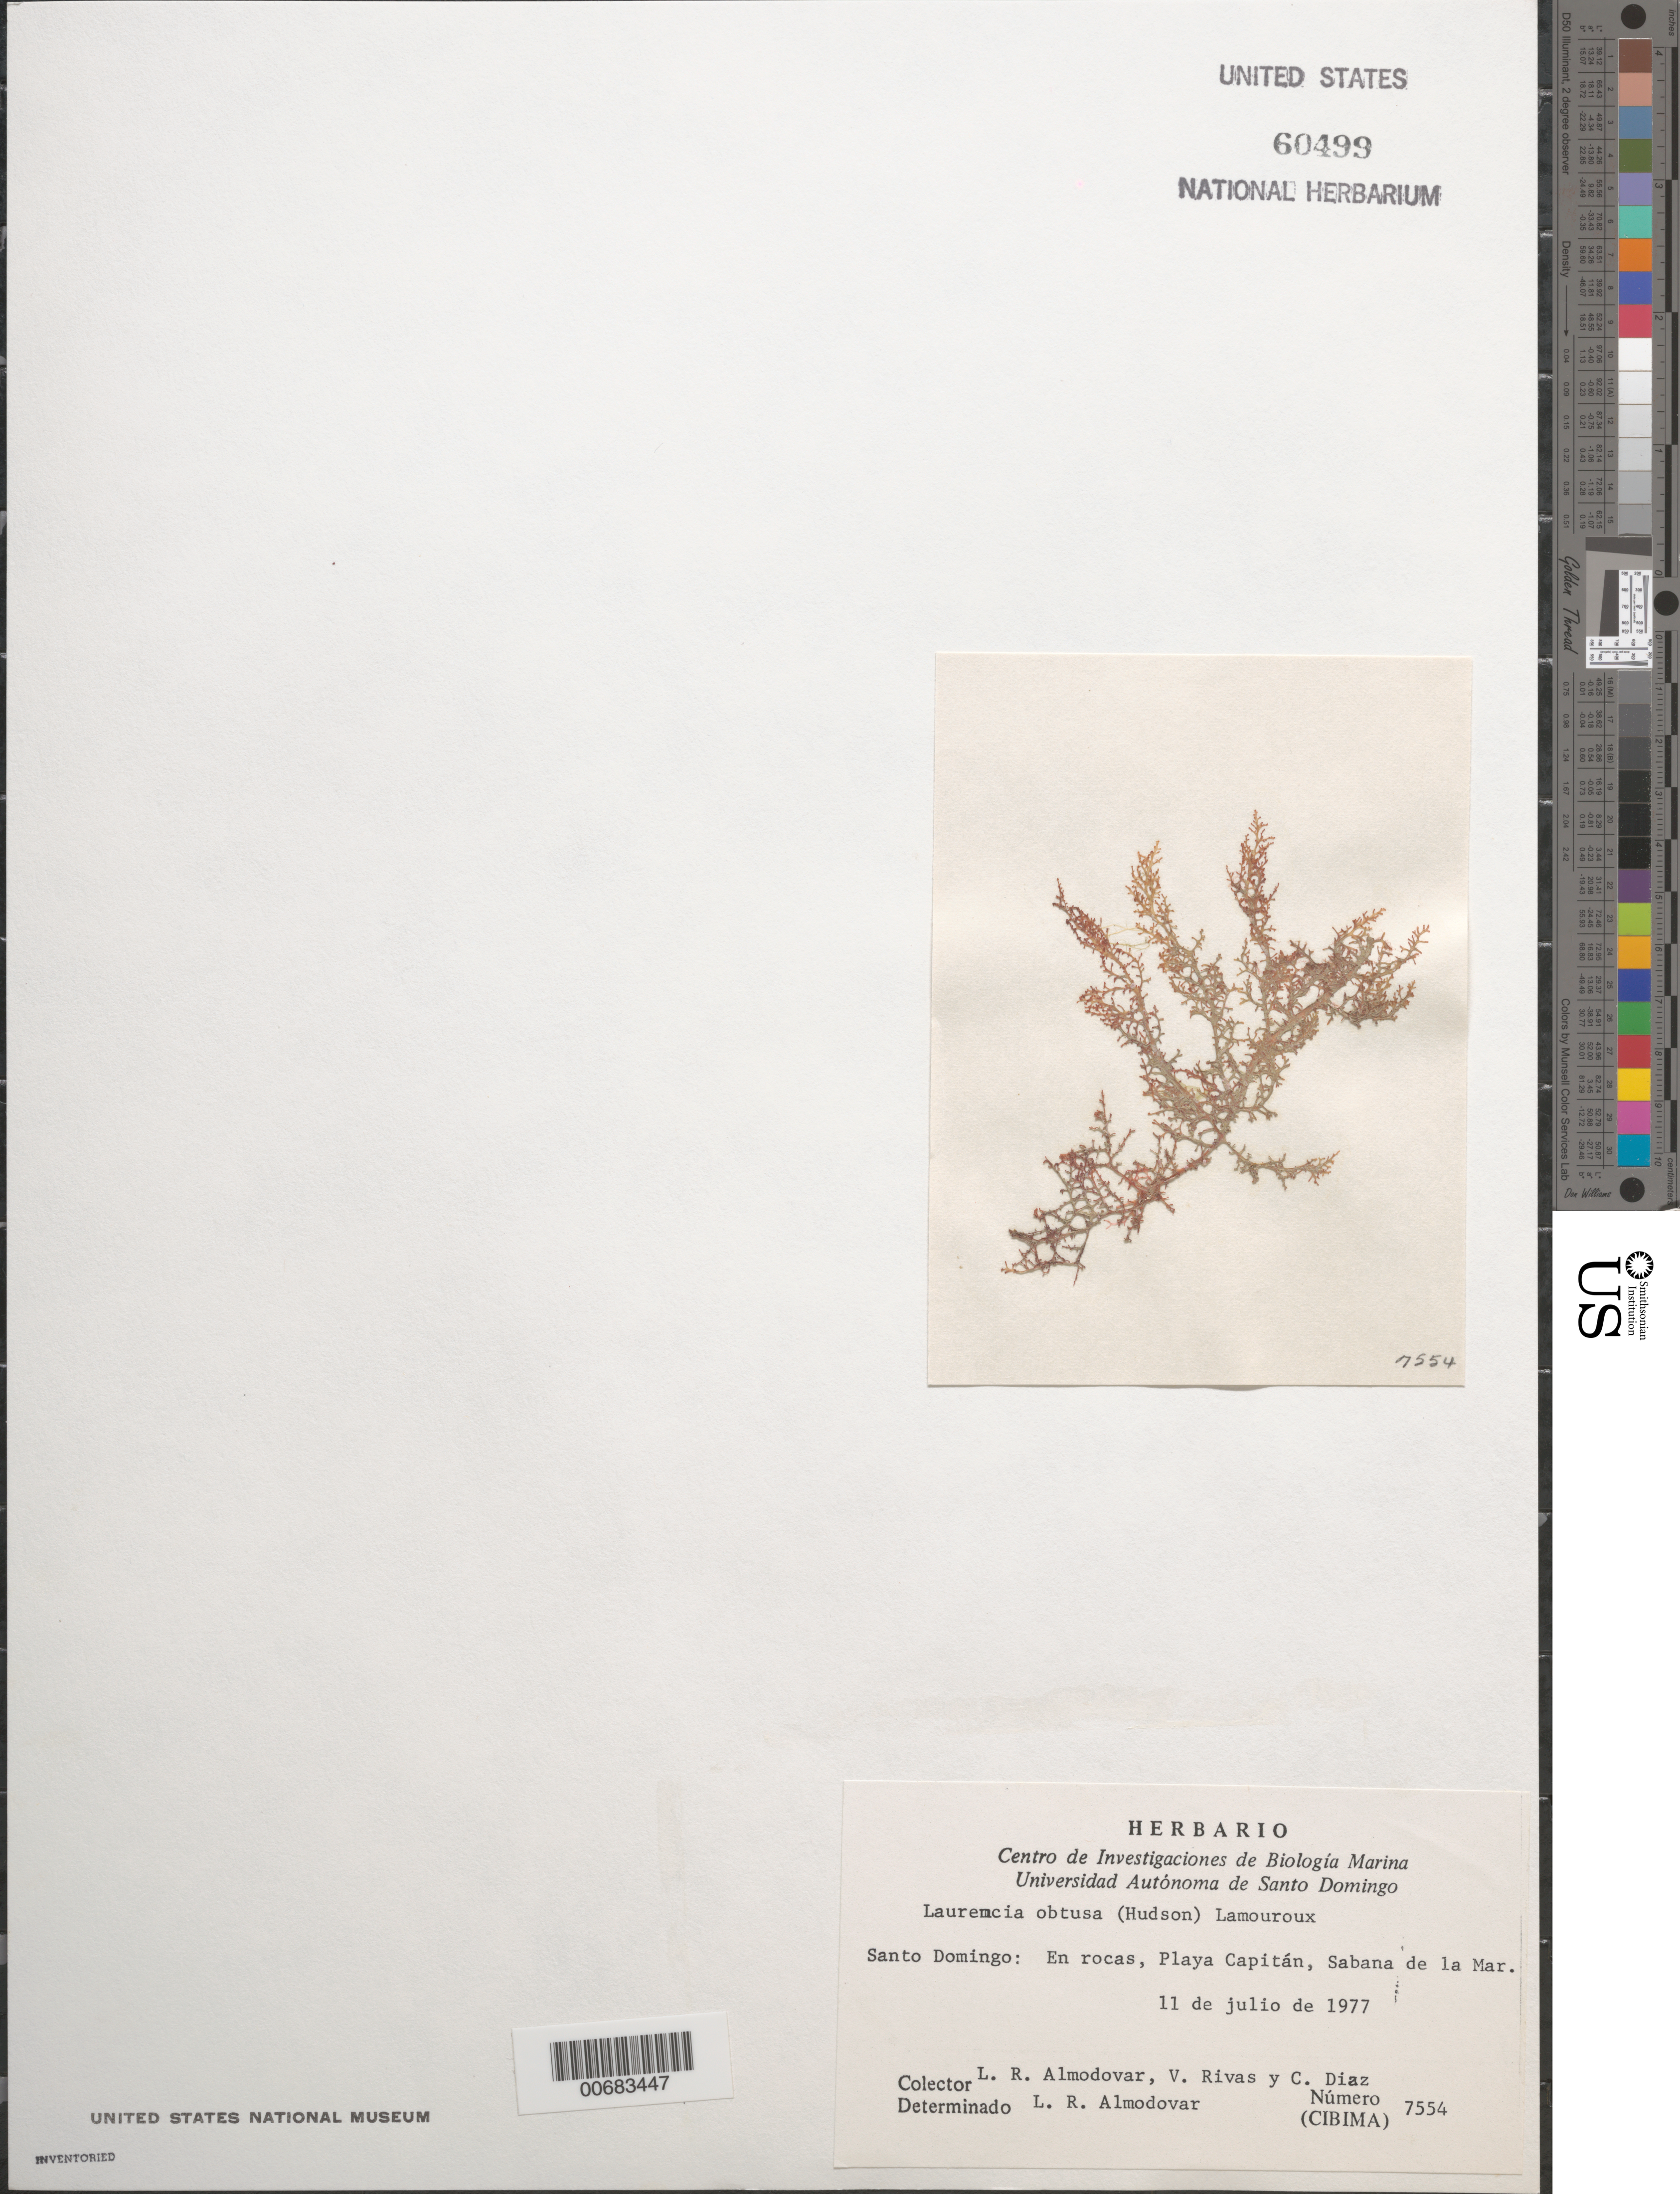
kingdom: Plantae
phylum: Rhodophyta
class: Florideophyceae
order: Ceramiales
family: Rhodomelaceae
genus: Laurencia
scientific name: Laurencia obtusa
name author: (Huds.) J.V.Lamouroux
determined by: Almodovar, L. R.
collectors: L. Almodovar, V. Rivas & C. Díaz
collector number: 7554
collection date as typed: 11 Jul 1977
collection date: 1977-07-11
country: Dominican Republic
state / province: El Seibo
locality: Playa Capitan, Sabana de la Mar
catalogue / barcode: US 60499